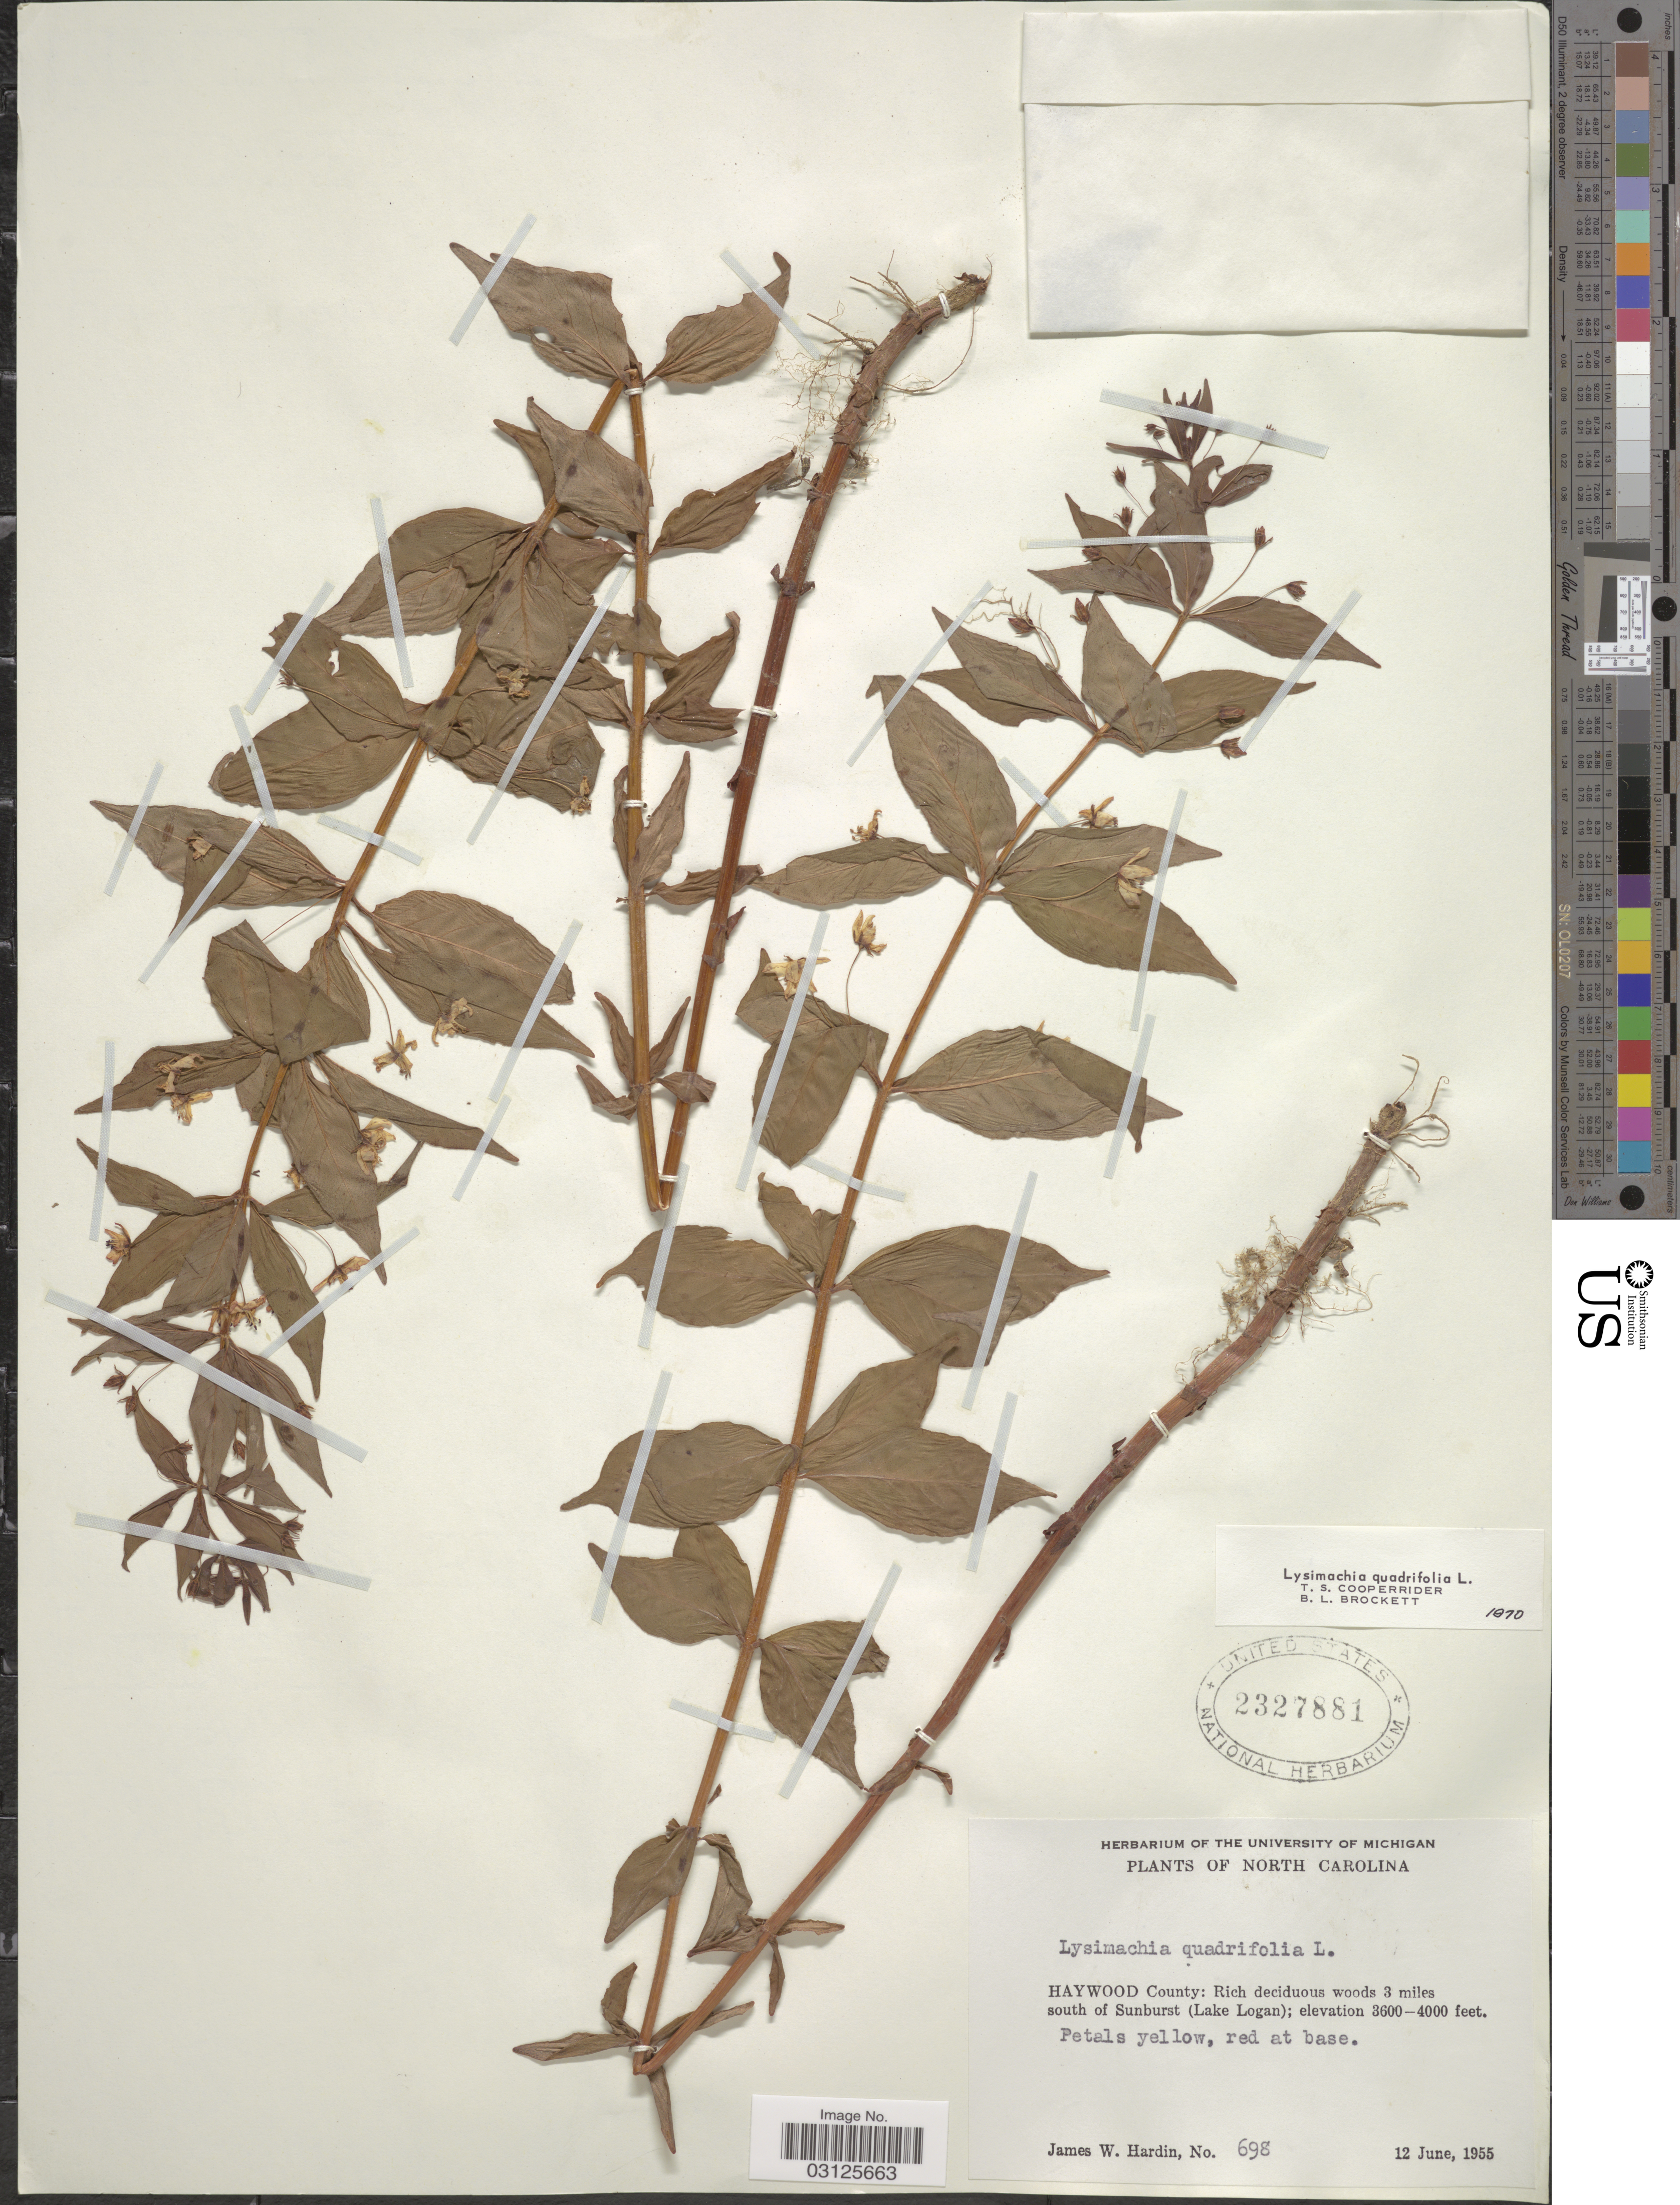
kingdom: Plantae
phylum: Tracheophyta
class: Magnoliopsida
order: Ericales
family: Primulaceae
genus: Lysimachia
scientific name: Lysimachia quadrifolia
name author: L.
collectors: J. W. Hardin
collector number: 698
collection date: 1955-06-12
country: United States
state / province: North Carolina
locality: Haywood County: Rich deciduous woods 3 miles south of Sunburst (Lake Logan).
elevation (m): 1097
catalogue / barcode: US 2327881